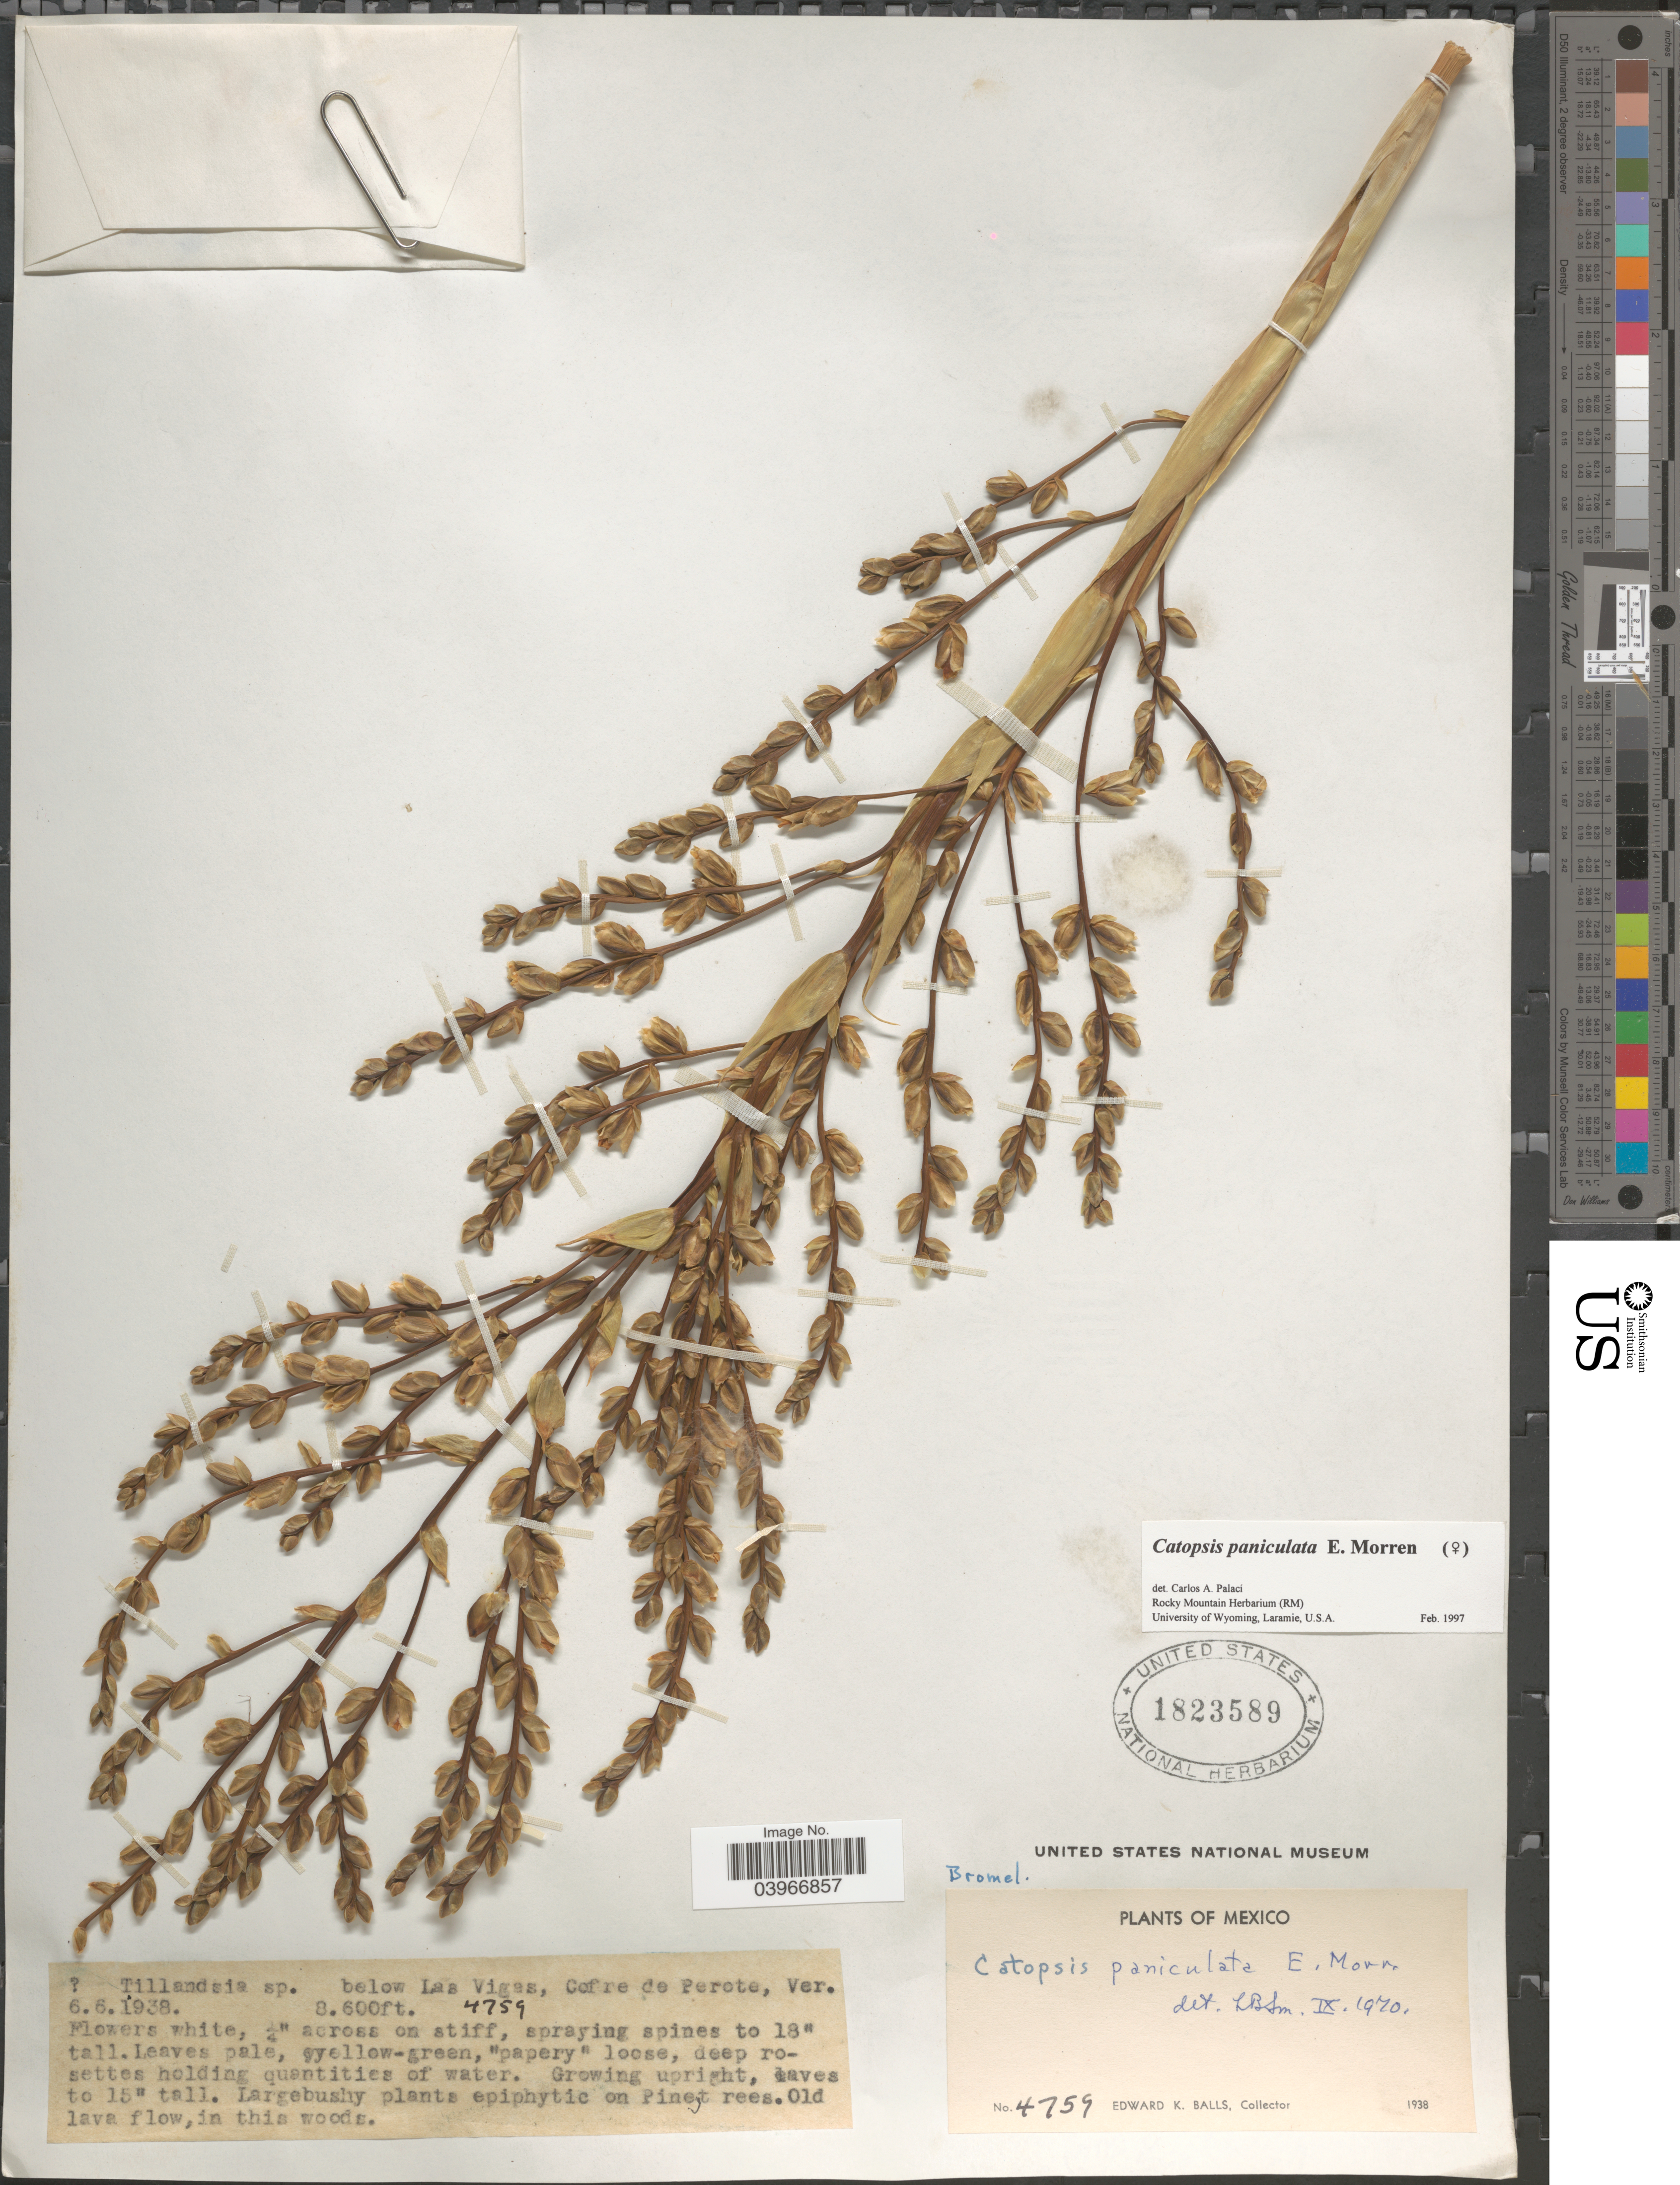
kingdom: Plantae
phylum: Tracheophyta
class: Liliopsida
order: Poales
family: Bromeliaceae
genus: Catopsis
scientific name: Catopsis paniculata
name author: É. Morren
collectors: E. K. Balls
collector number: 4759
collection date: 1938-06-06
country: Mexico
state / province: Veracruz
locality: Below Las Vigas, Cofre de Perote, Ver.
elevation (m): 2621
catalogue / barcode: US 1823589